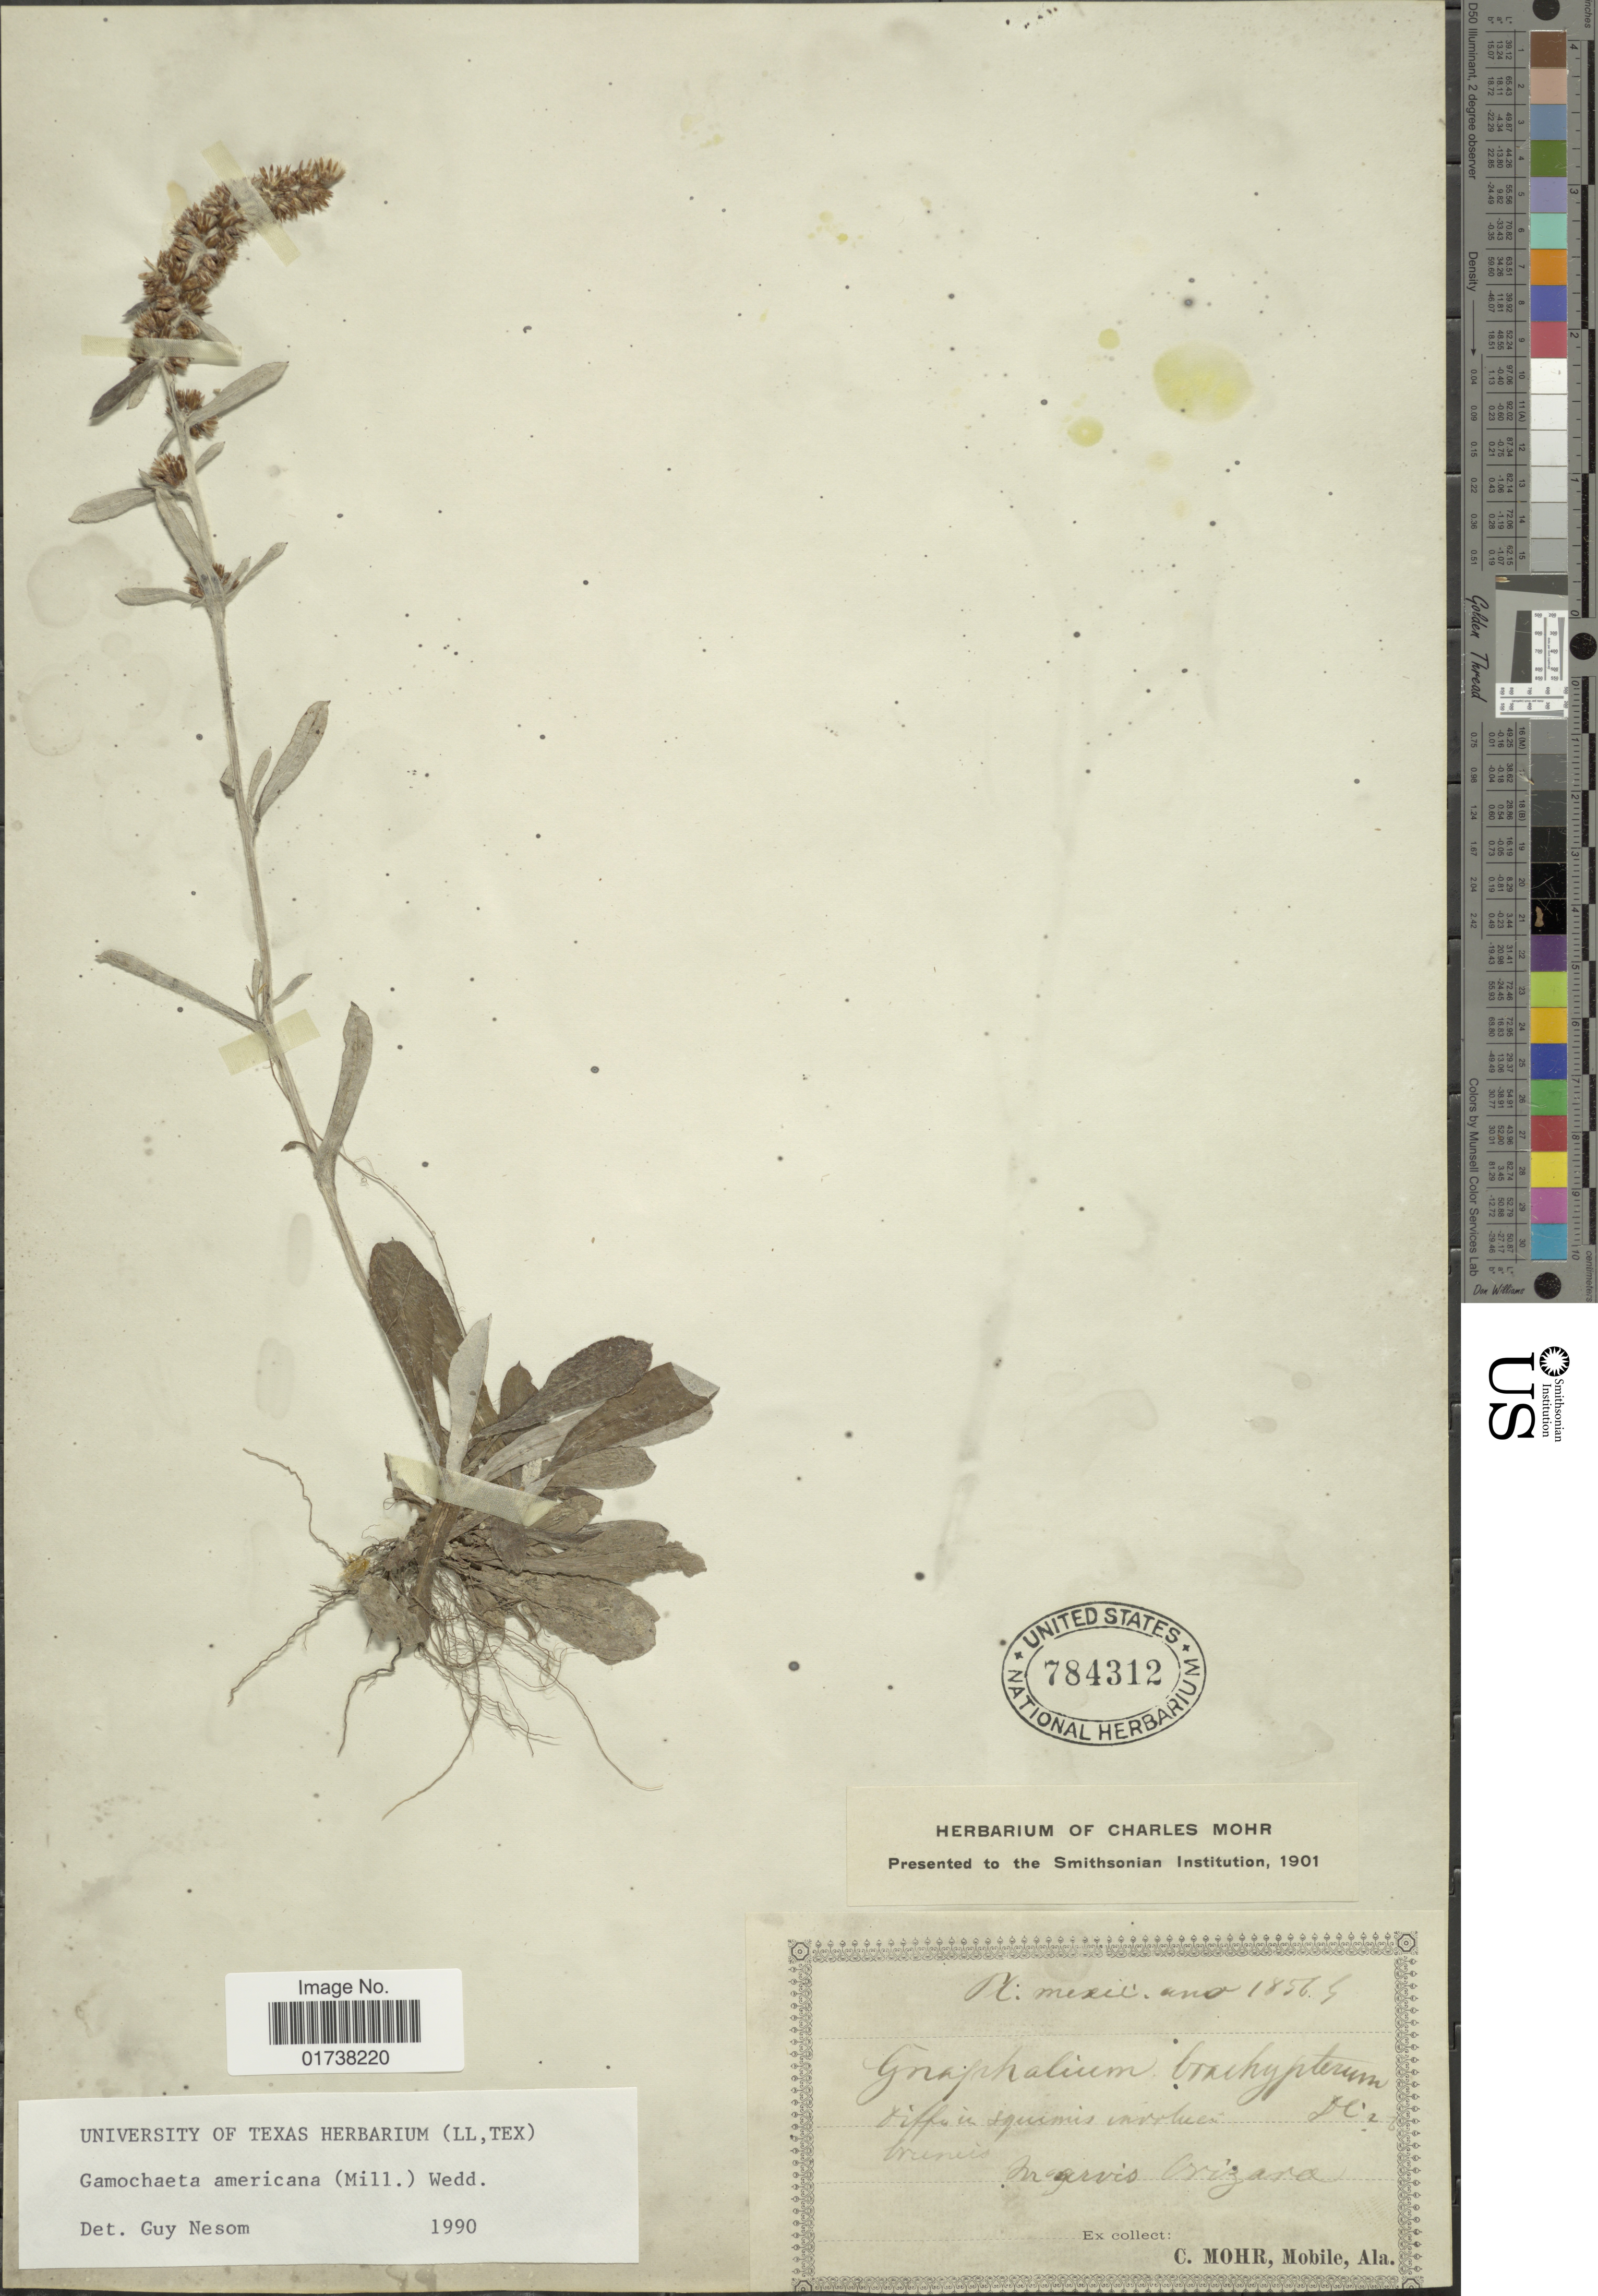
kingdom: Plantae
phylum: Tracheophyta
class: Magnoliopsida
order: Asterales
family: Asteraceae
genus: Gamochaeta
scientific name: Gamochaeta americana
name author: (Mill.) Wedd.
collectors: C. T. Mohr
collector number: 18565?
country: Mexico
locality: Ir agrivis, Orizava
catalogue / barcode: US 784312